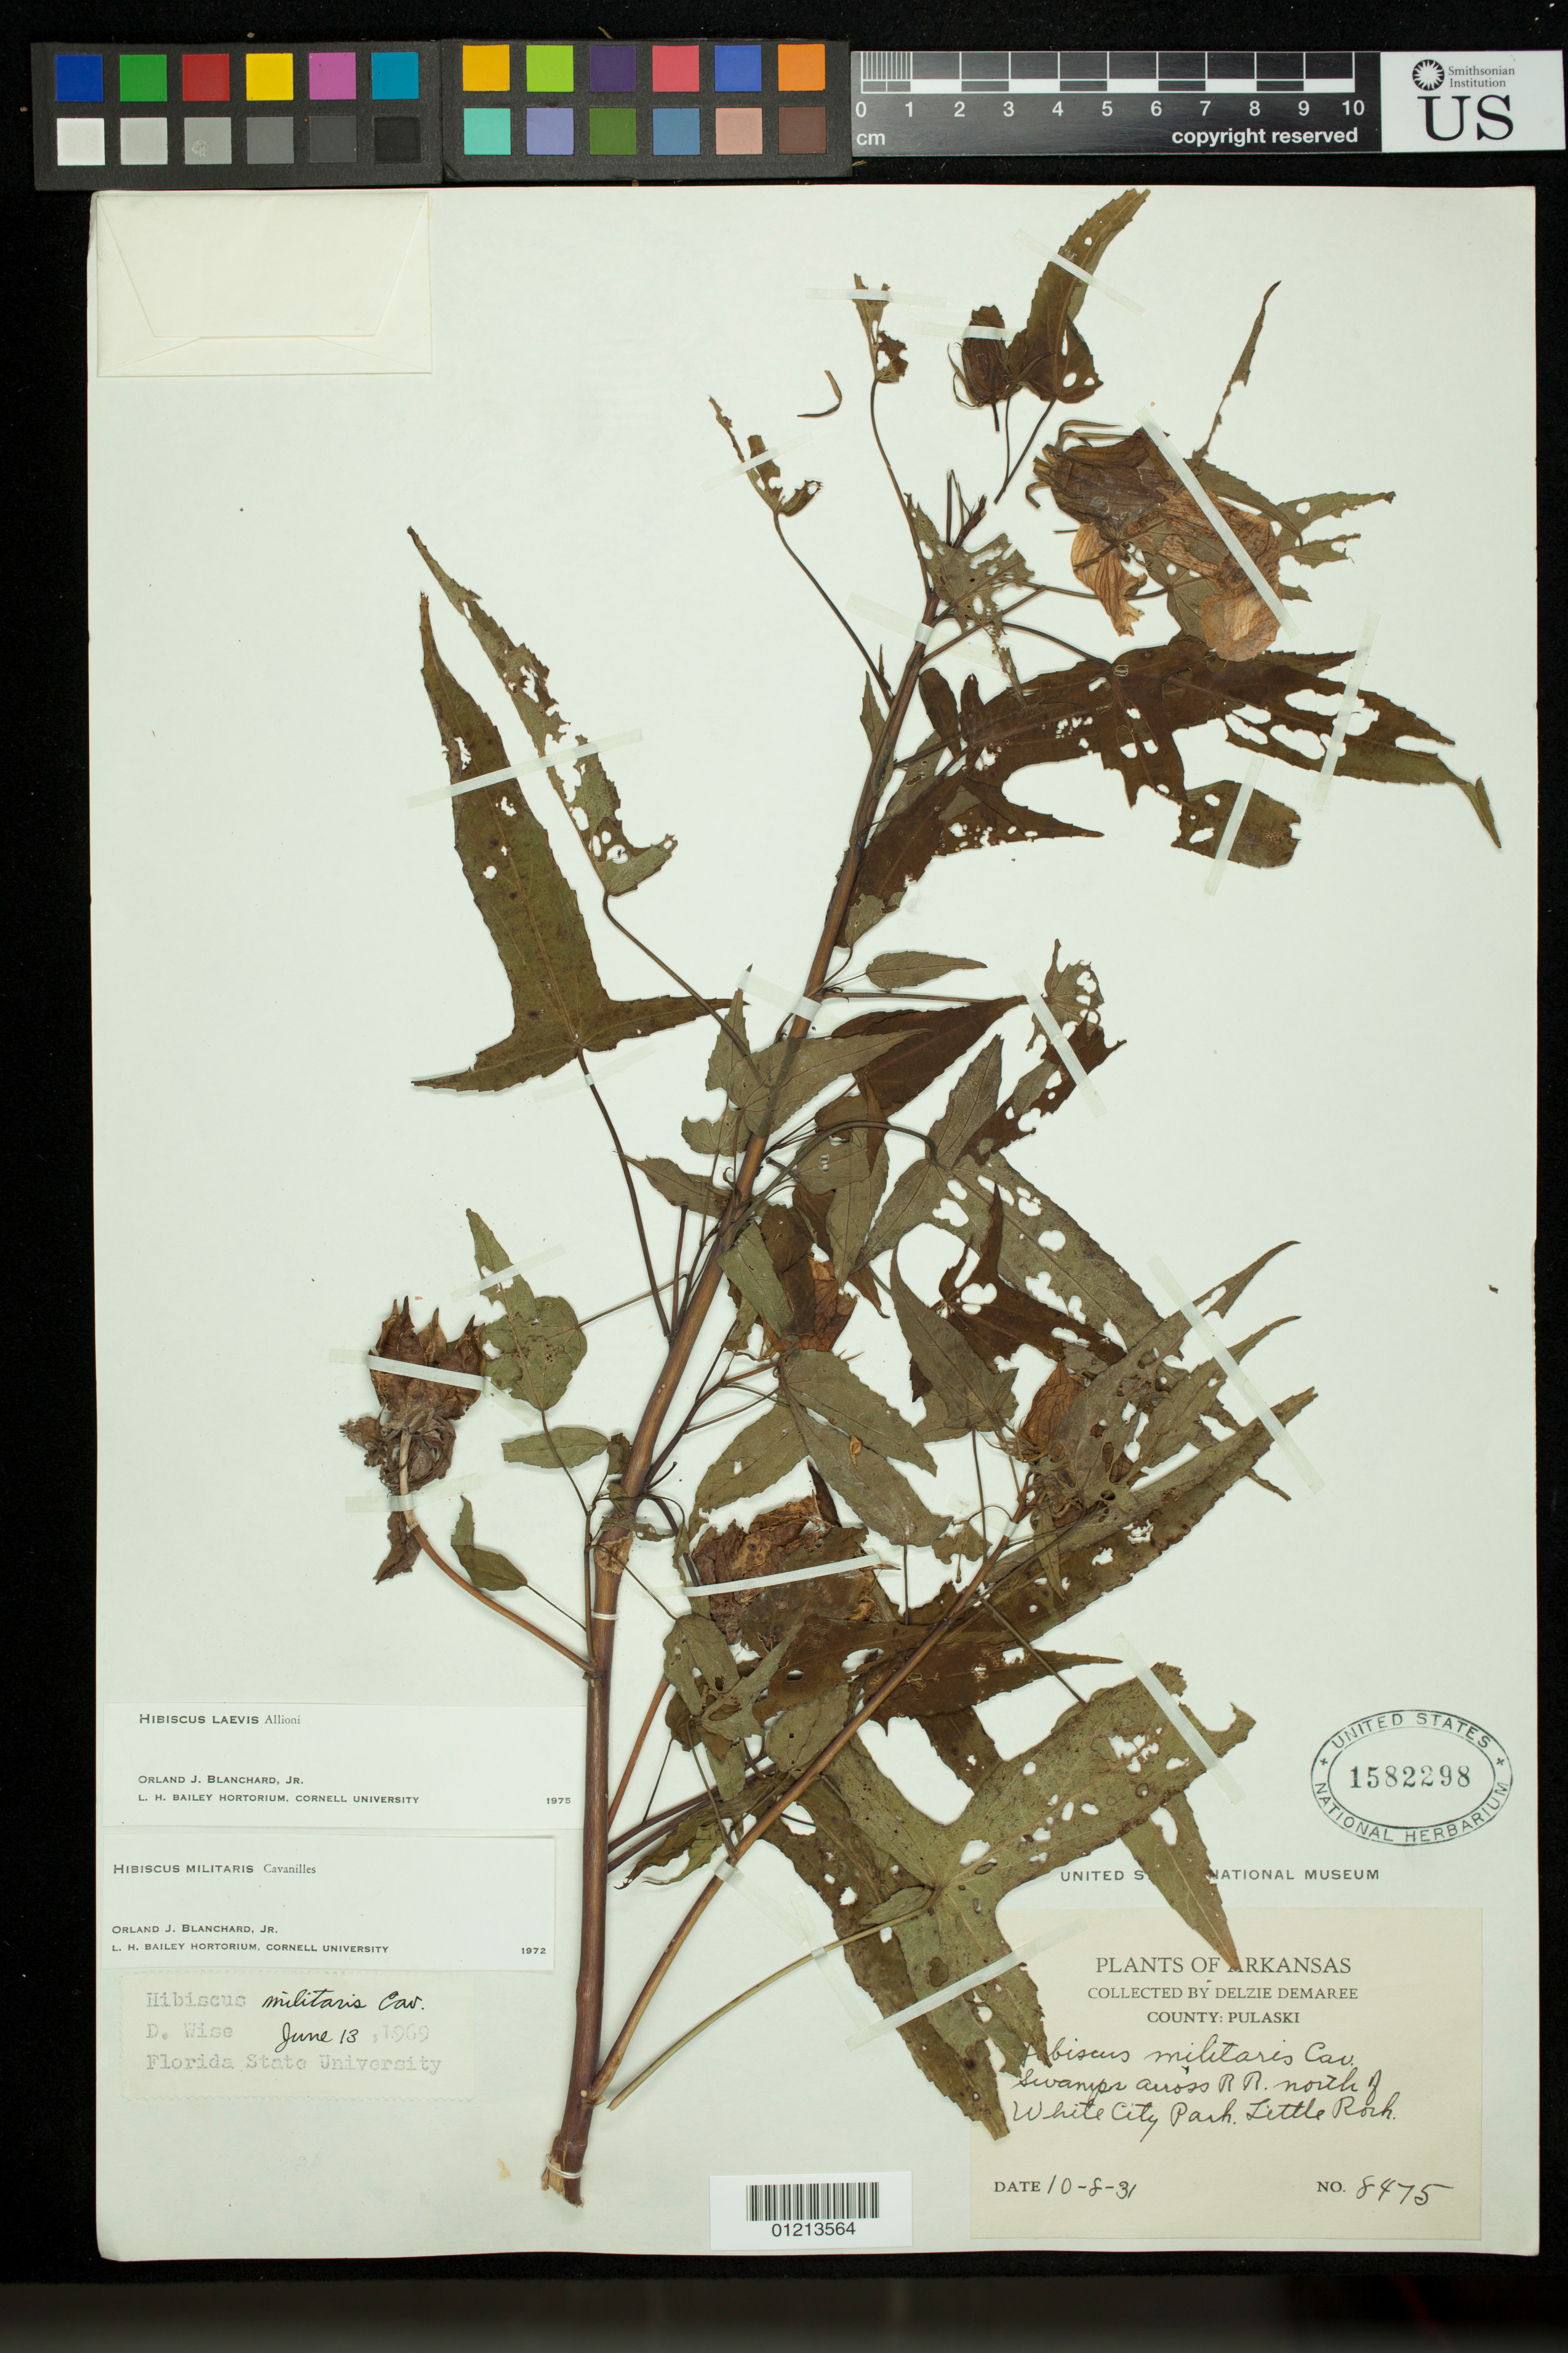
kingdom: Plantae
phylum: Tracheophyta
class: Magnoliopsida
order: Malvales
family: Malvaceae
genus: Hibiscus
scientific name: Hibiscus laevis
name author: All.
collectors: D. Demaree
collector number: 8475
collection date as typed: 10 Aug 1931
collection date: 1931-08-10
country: United States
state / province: Arkansas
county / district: Pulaski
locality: County: Pulaski. Swamps across R.R. north of White City Park. Little Rock.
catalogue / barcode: US 1582298